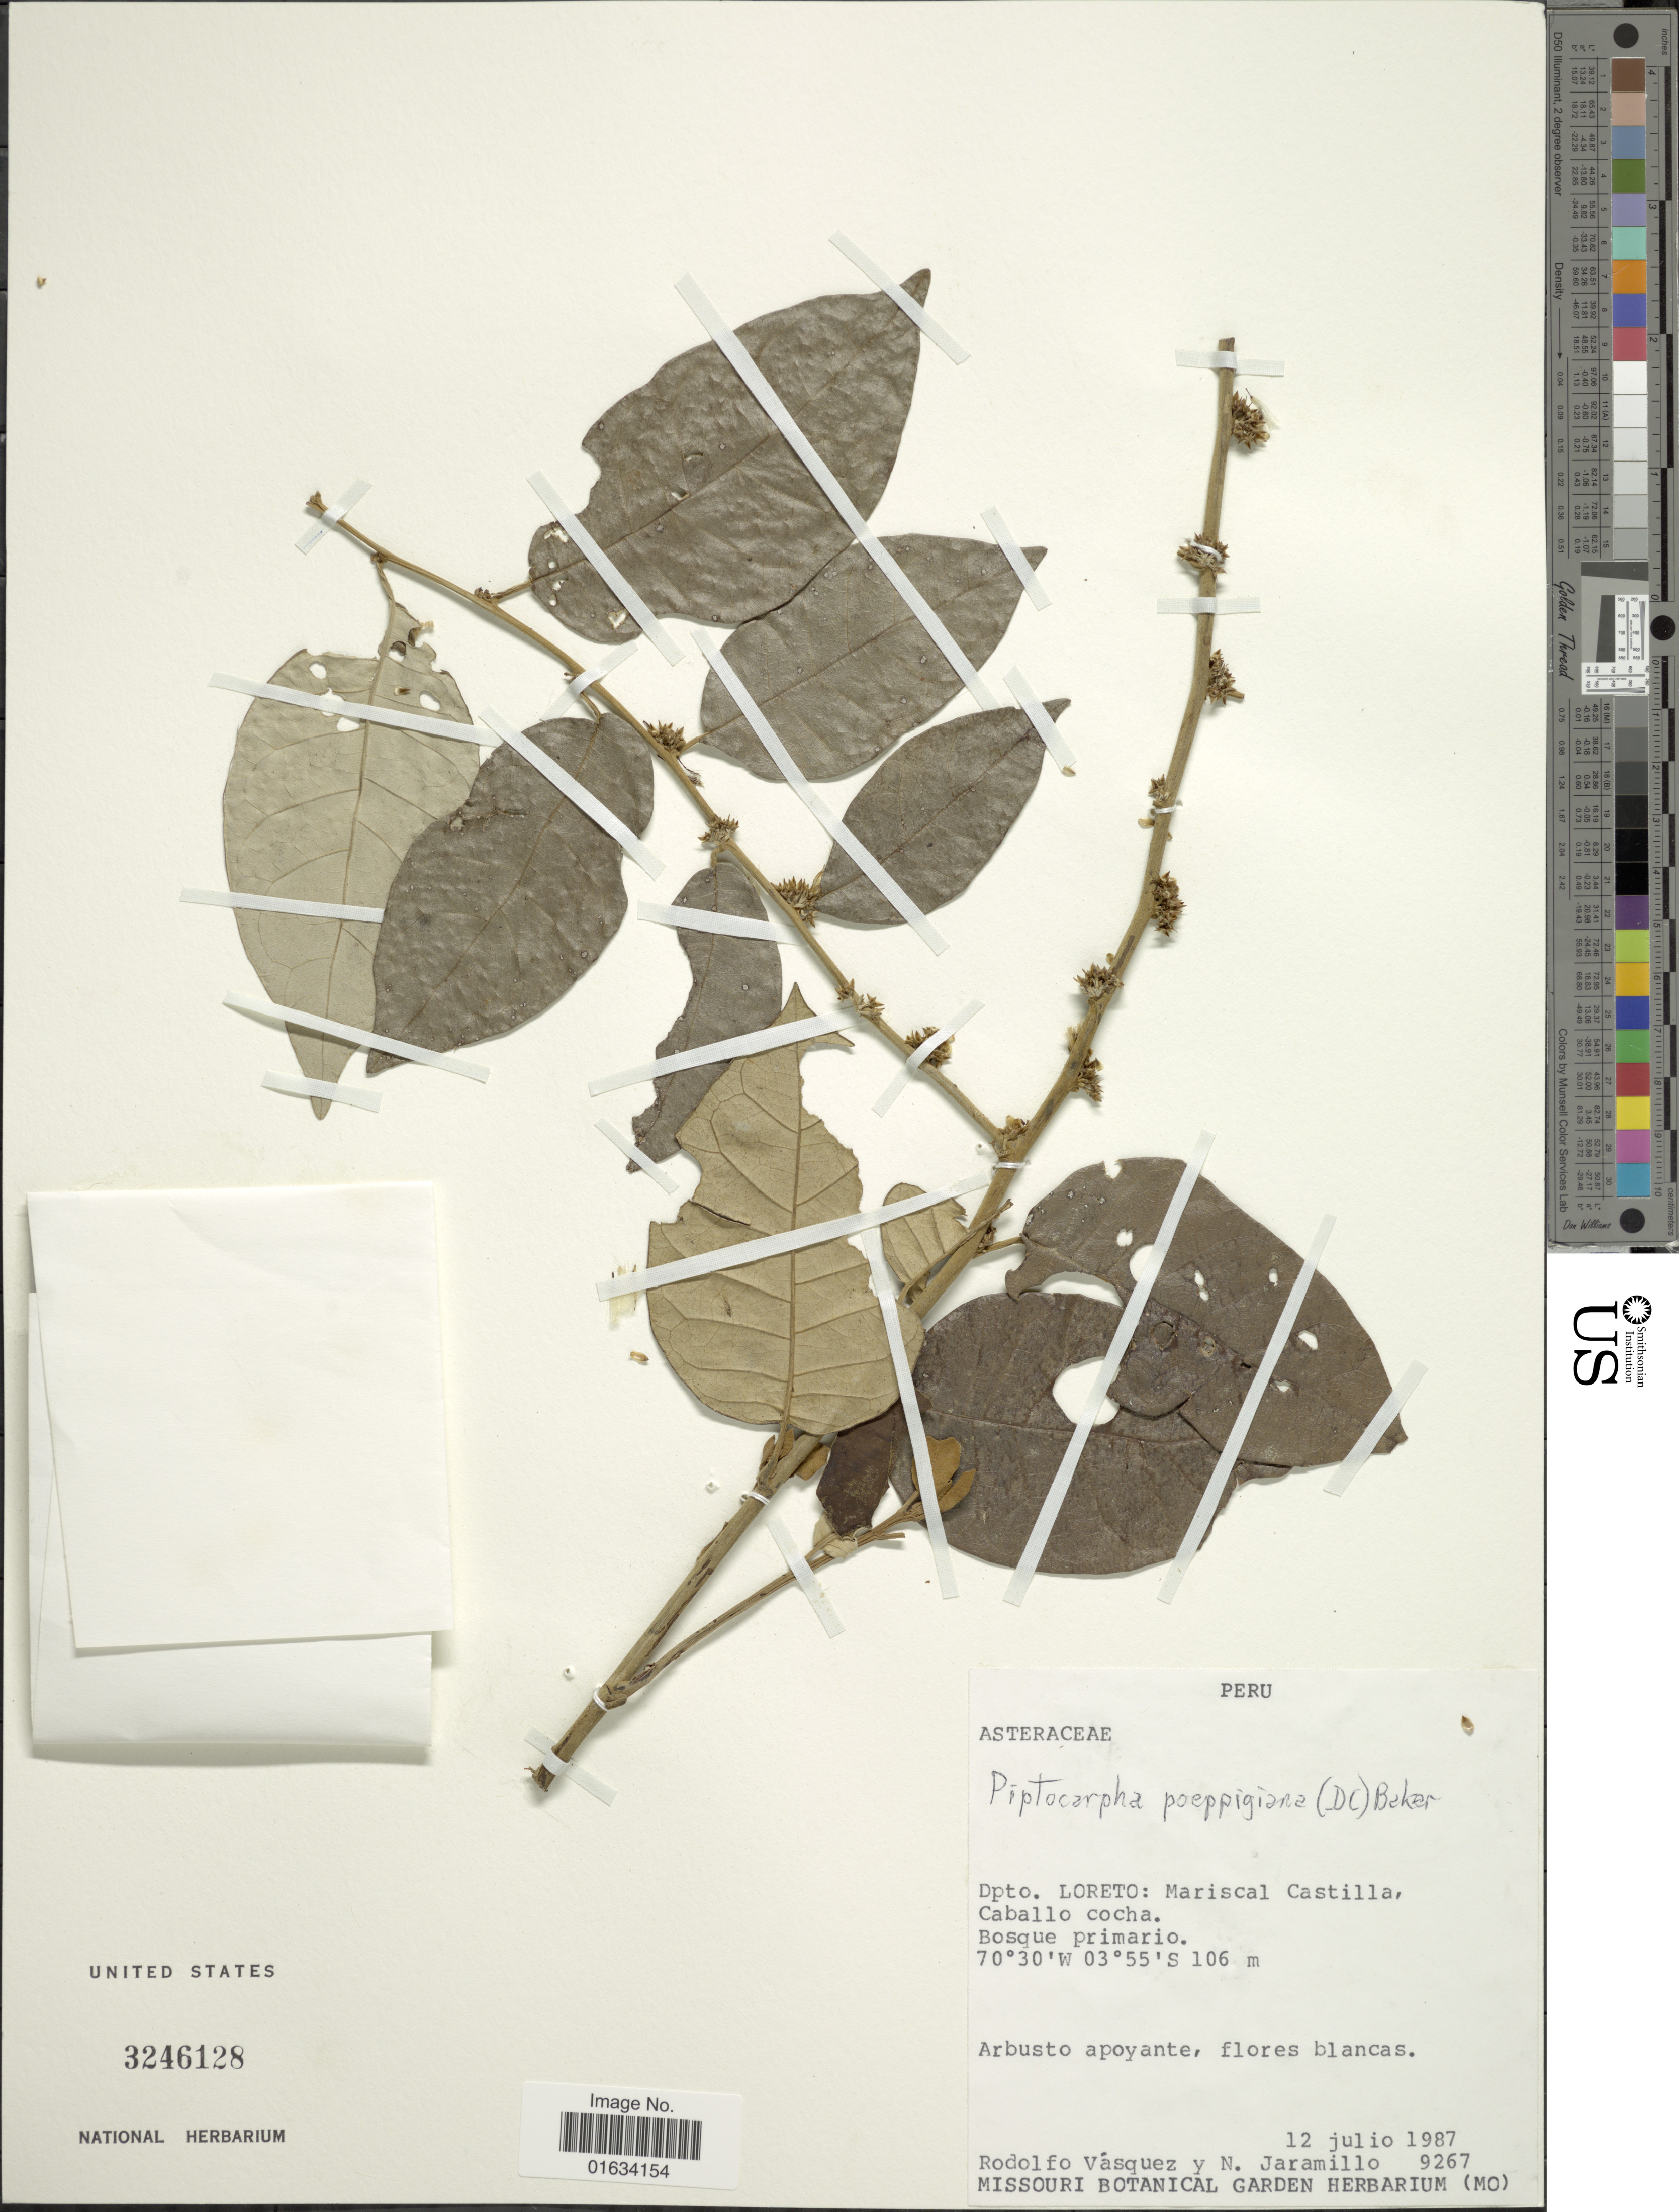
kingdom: Plantae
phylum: Tracheophyta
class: Magnoliopsida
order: Asterales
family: Asteraceae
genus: Piptocarpha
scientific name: Piptocarpha poeppigiana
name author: (DC.) Baker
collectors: R. Vásquez & N. Jaramillo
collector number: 9267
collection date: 1987-07-12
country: Peru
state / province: Loreto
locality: Peru. Dpto. Loreto: Mariscal Castilla, Caballo cocha.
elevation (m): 106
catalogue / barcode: US 3246128